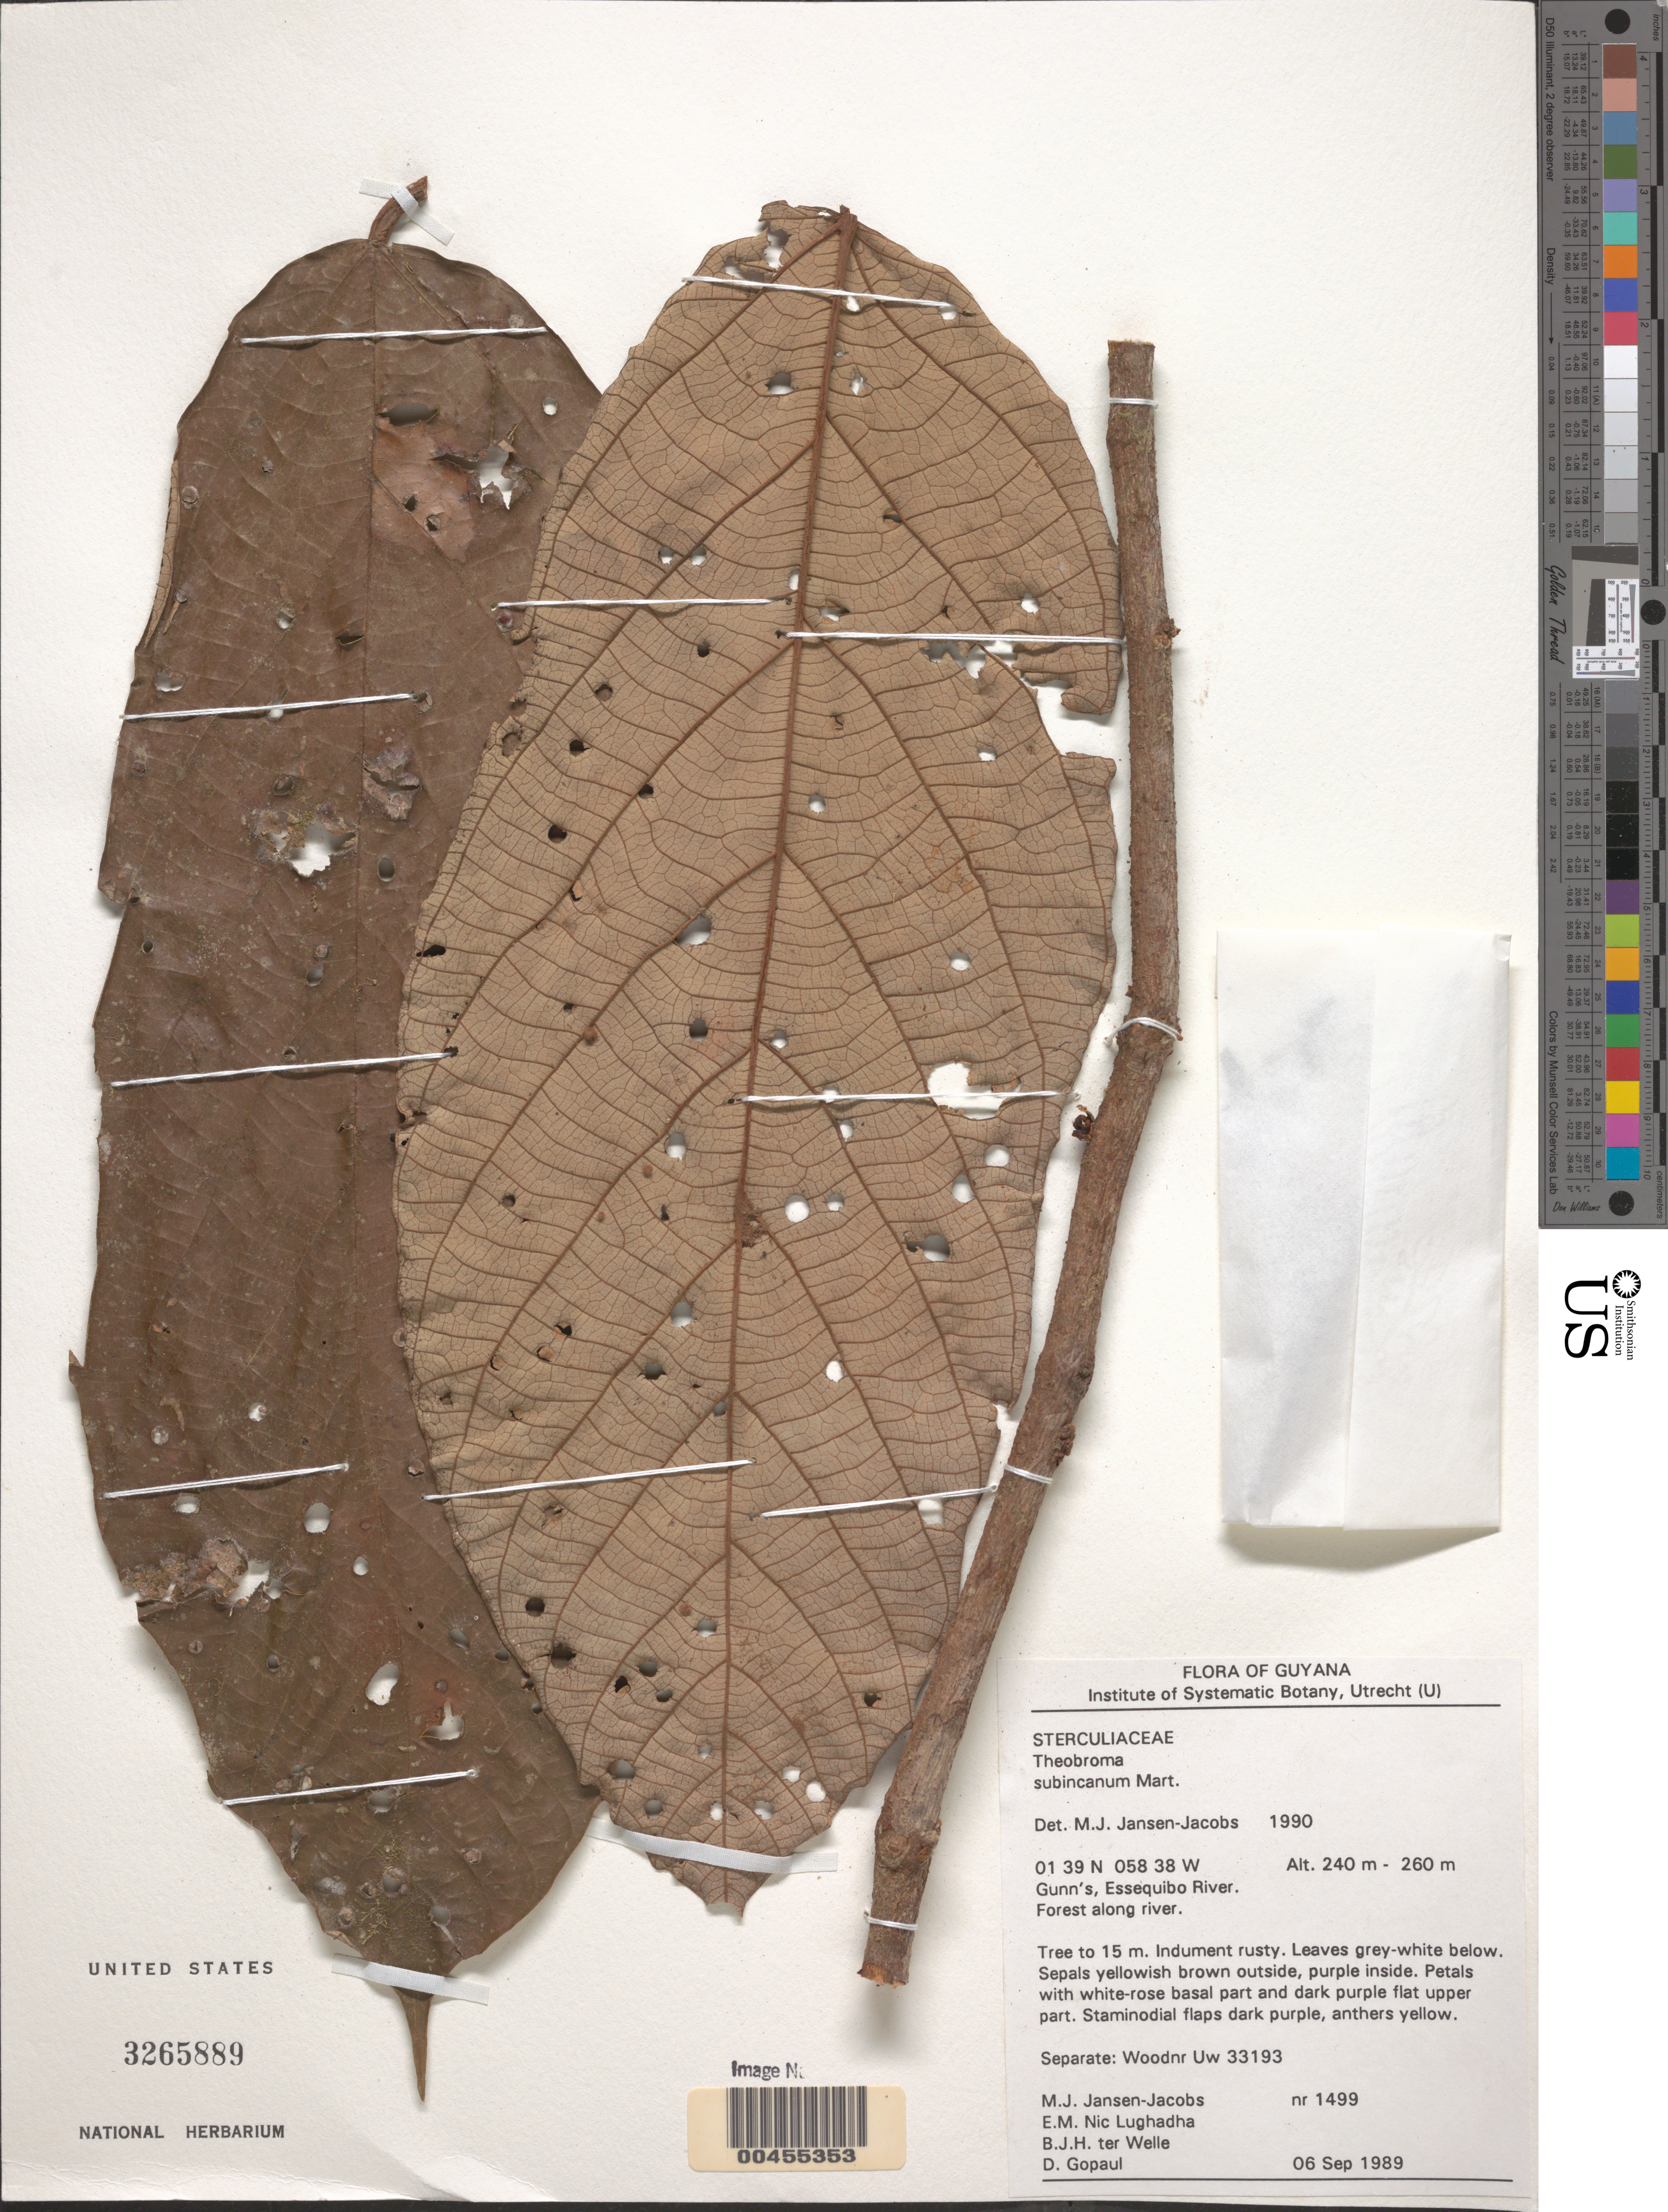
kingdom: Plantae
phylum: Tracheophyta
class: Magnoliopsida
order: Malvales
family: Malvaceae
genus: Theobroma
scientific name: Theobroma subincanum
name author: Mart.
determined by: Jansen-Jacobs, M. J., (U), Nationaal Herbarium Nederland, Utrecht University branch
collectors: M. J. Jansen-Jacobs, E. Nic Lughadha, B. Welle & D. Gopaul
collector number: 1499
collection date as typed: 06 Sep 1989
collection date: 1989-09-06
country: Guyana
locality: Gunn's, Essiquebo River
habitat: forest along river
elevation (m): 240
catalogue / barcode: US 3265889